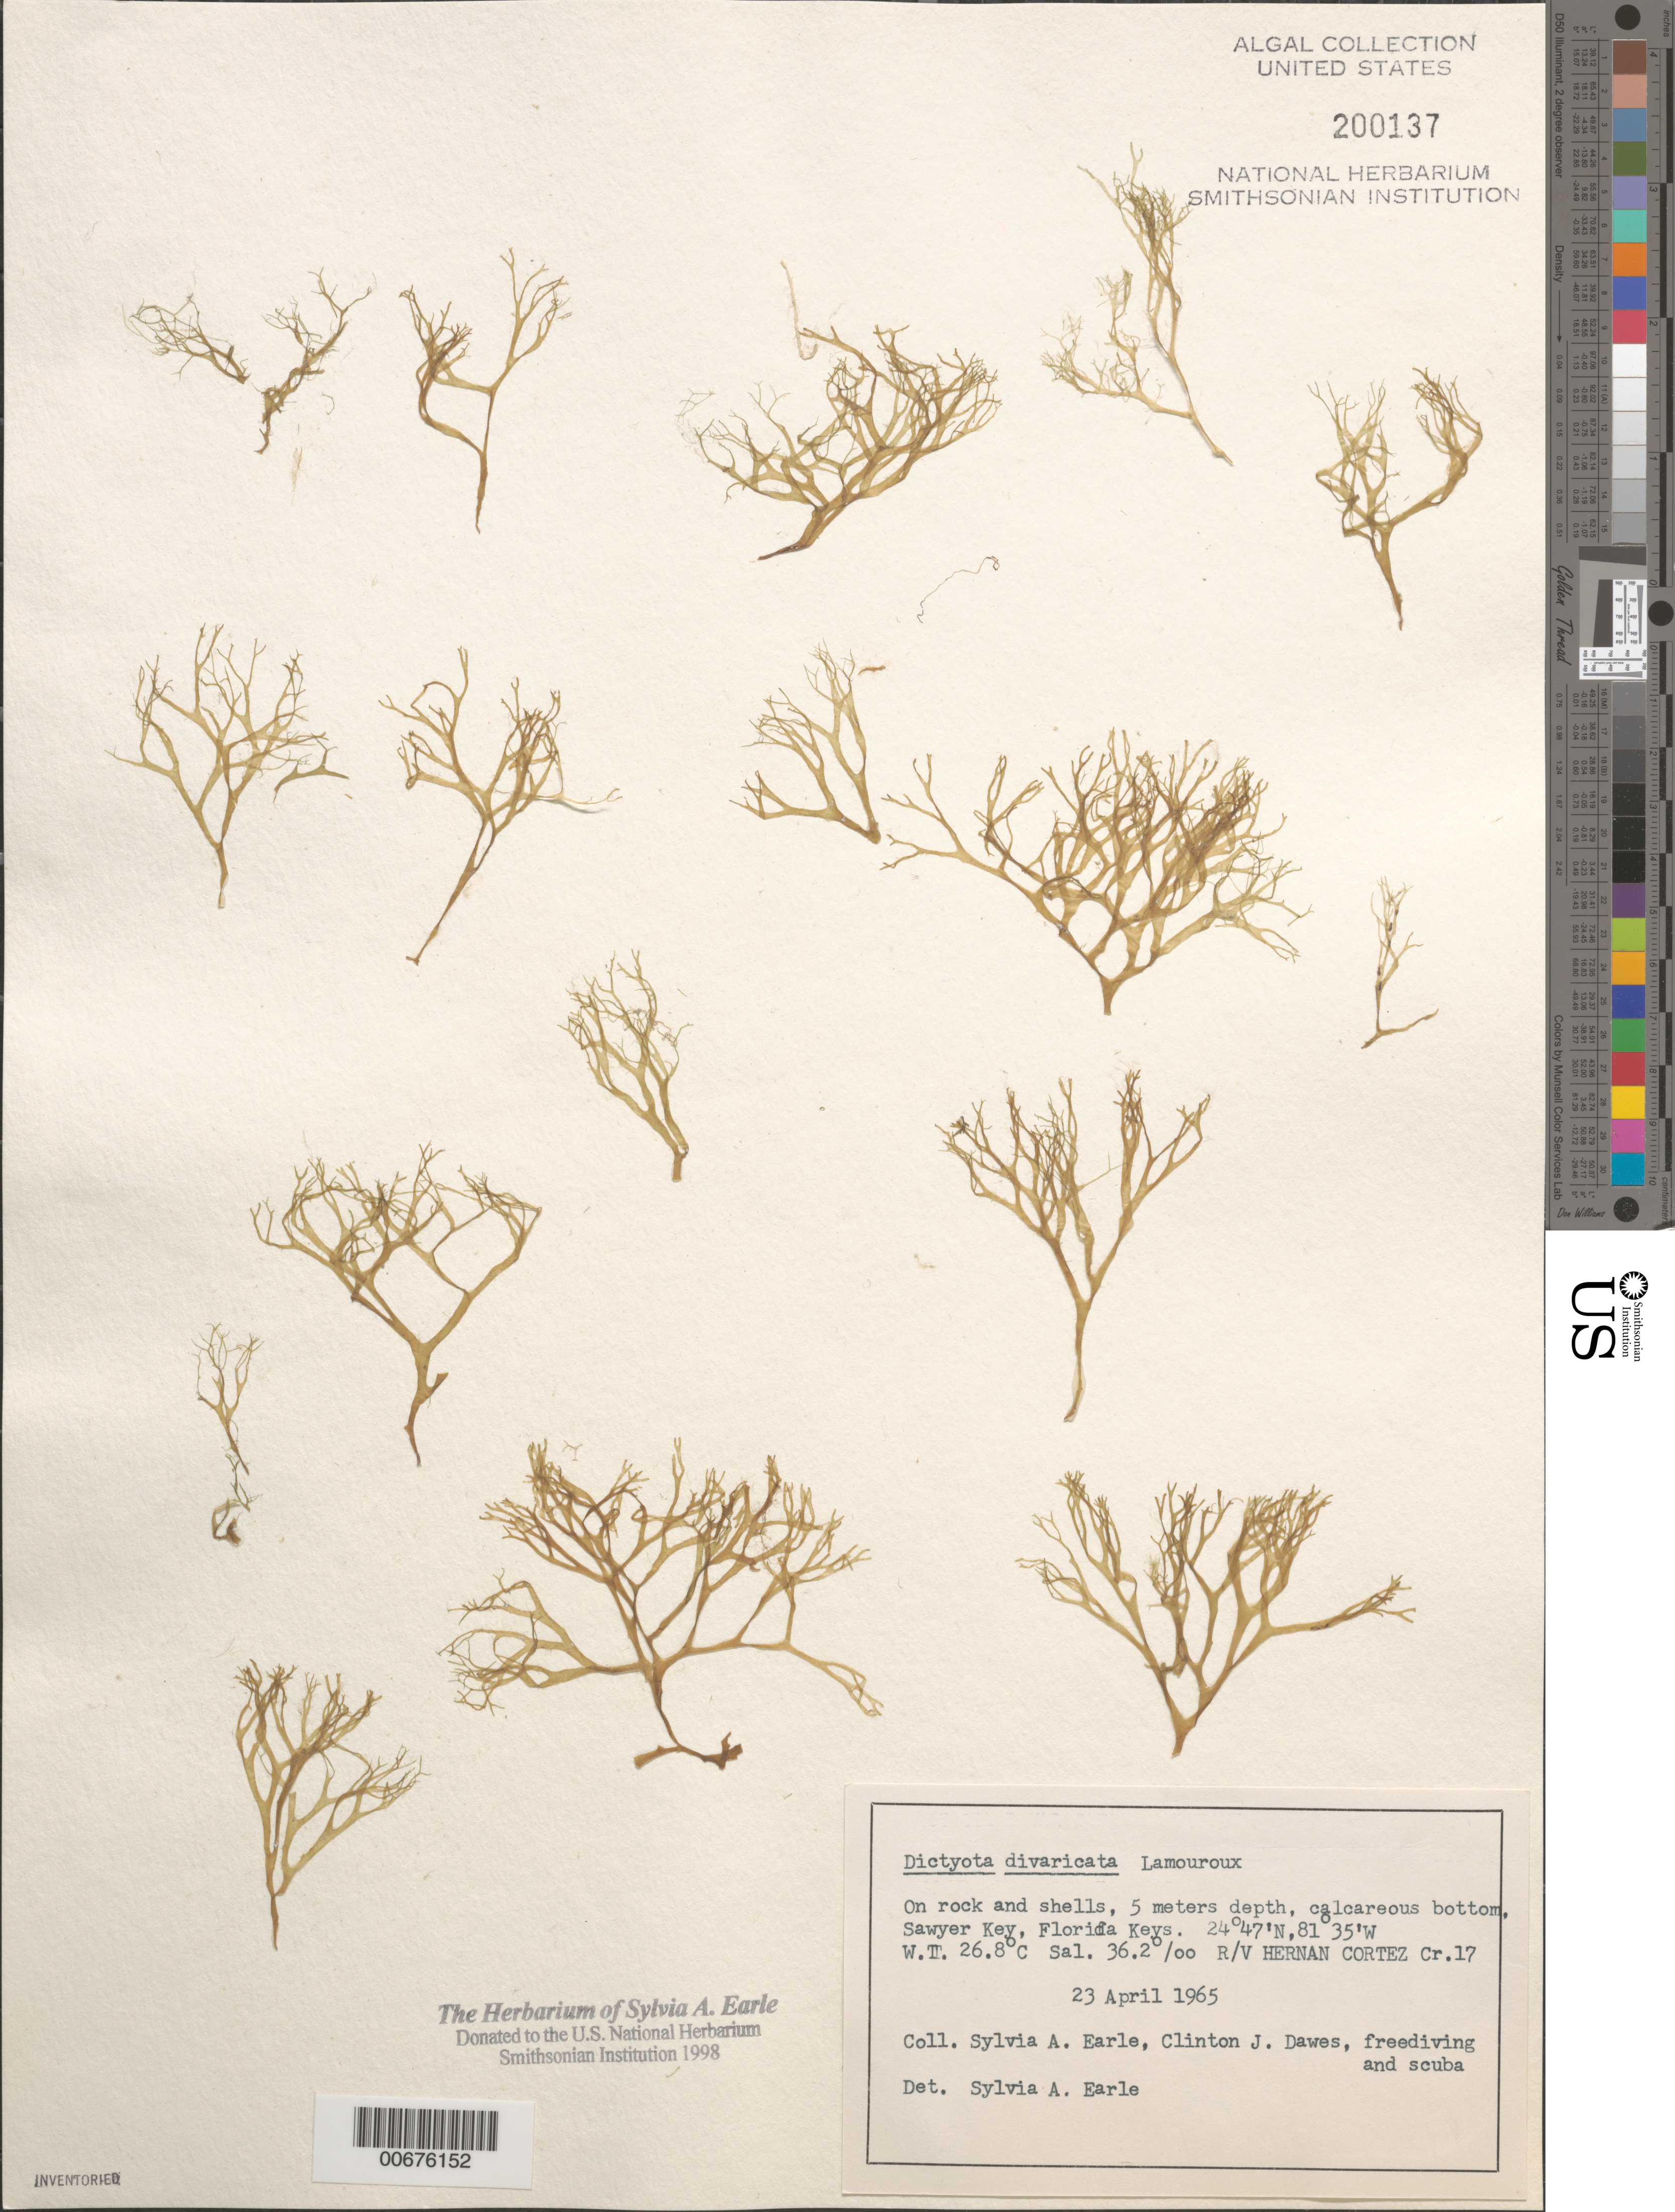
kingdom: Chromista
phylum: Ochrophyta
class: Phaeophyceae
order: Dictyotales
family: Dictyotaceae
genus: Dictyota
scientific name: Dictyota divaricata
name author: J.V.Lamouroux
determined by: Earle, S. A.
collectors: S. A. Earle & C. Dawes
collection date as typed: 23 Apr 1965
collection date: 1965-04-23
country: United States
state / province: Florida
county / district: Monroe County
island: Sawyer Key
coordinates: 24 47' N, 81 35' W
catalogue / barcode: US 200137